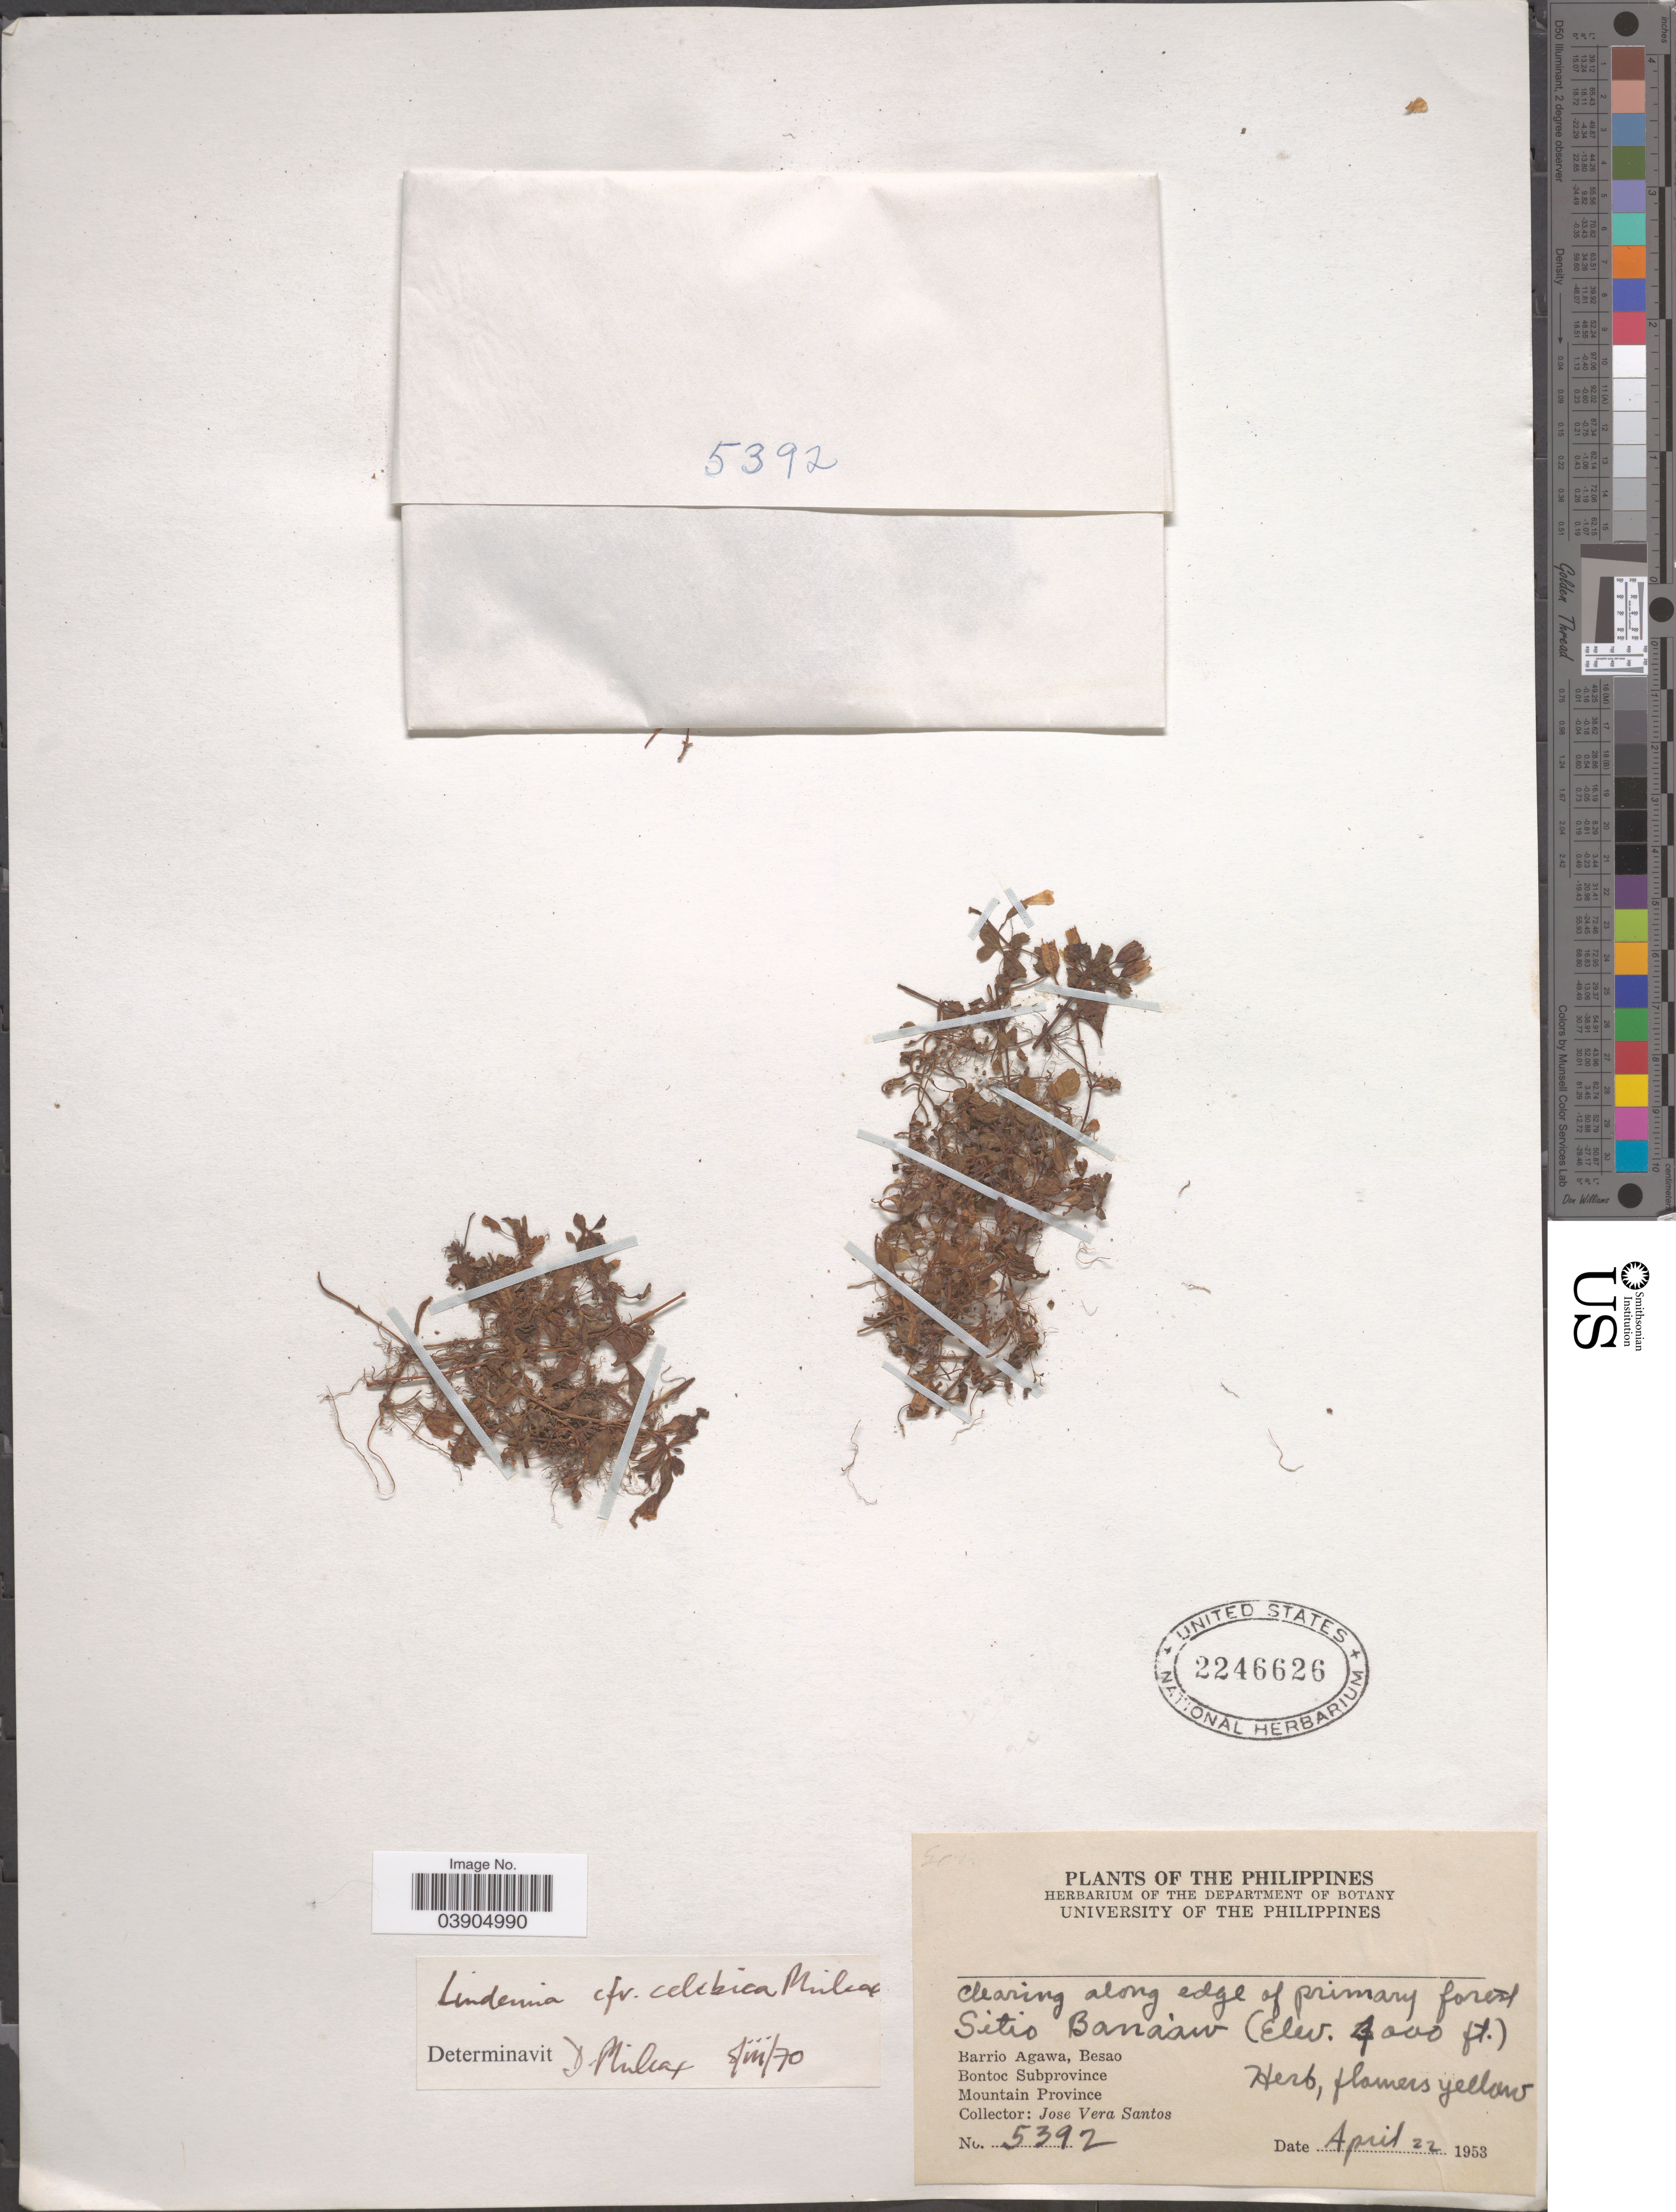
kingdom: Plantae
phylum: Tracheophyta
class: Magnoliopsida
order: Lamiales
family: Linderniaceae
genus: Lindernia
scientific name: Lindernia celebica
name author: Philcox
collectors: J. V. Santos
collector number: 5392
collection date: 1953-04-22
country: Philippines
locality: Sitio Banaaw. Barrio Agawa, Besao. Bontoc Subprovince. Mountain Province.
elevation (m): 1219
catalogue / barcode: US 2246626